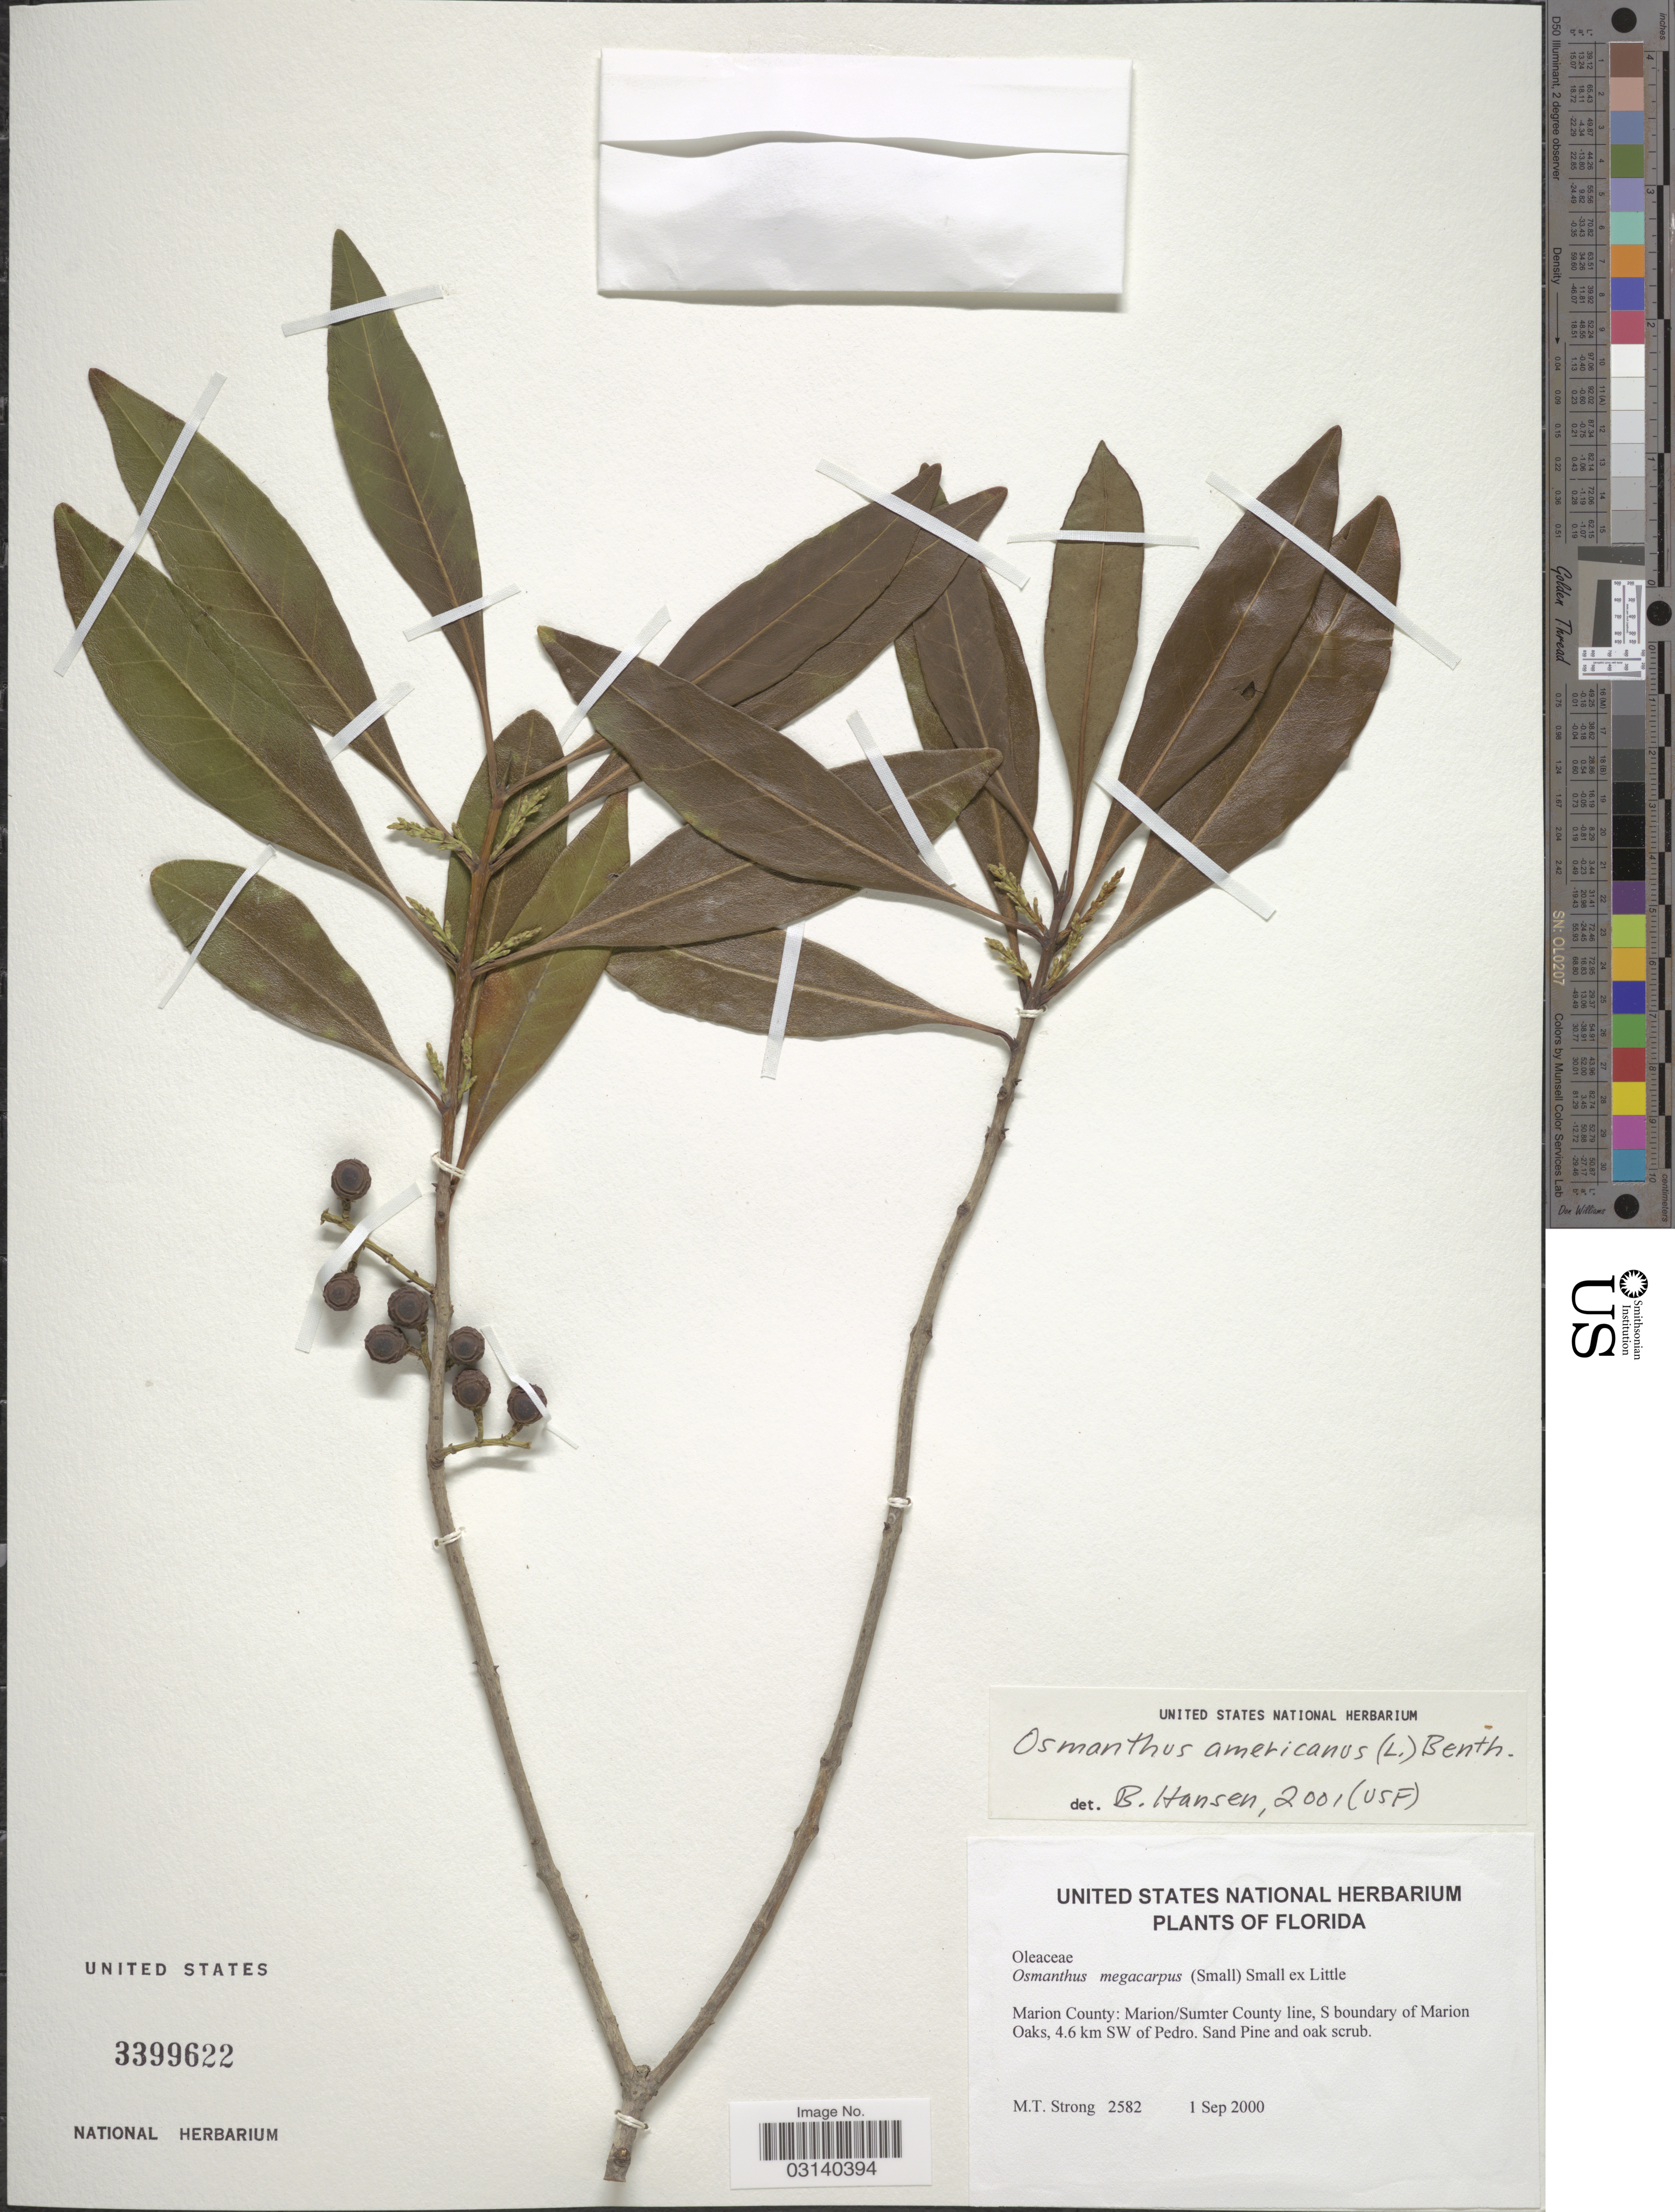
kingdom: Plantae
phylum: Tracheophyta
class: Magnoliopsida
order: Lamiales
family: Oleaceae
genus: Osmanthus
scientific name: Osmanthus americanus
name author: (L.) A. Gray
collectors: M. T. Strong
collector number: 2582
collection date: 2000-09-01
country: United States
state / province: Florida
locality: Marion County: Marion/Sumter County line, S boundary of Marion Oaks, 4.6 km SW of Pedro.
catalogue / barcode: US 3399622